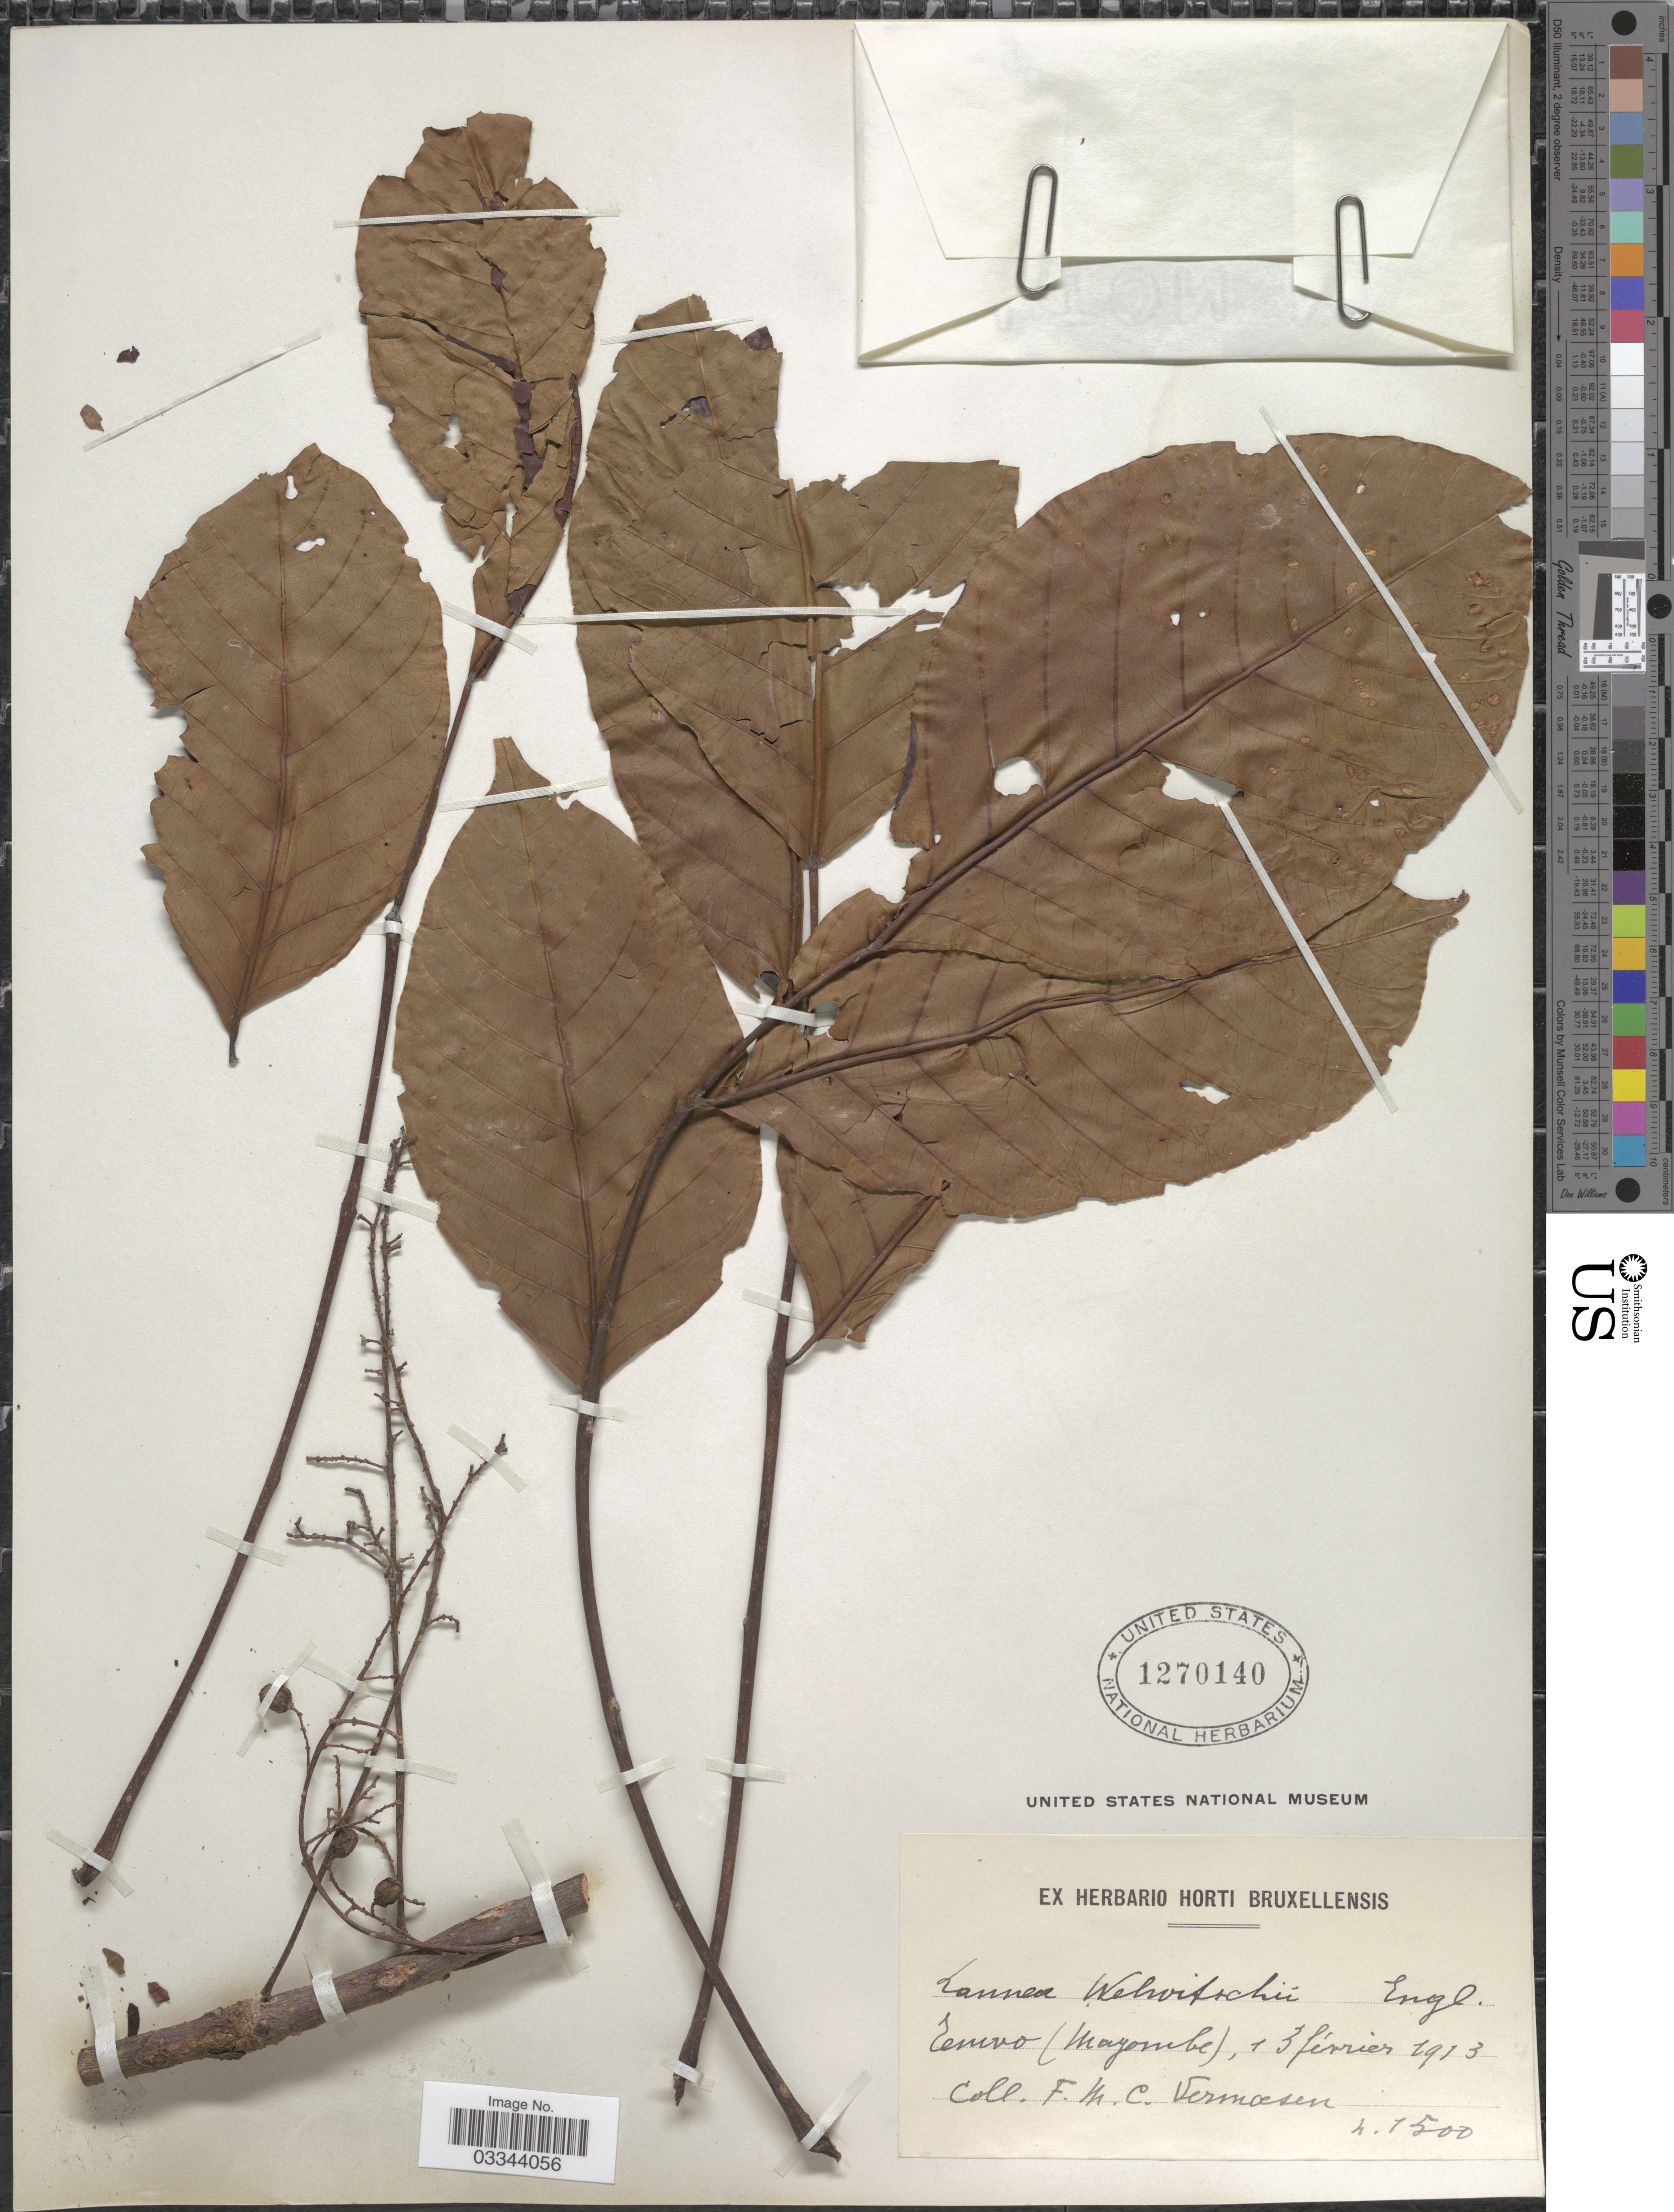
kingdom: Plantae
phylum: Tracheophyta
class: Magnoliopsida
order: Sapindales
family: Anacardiaceae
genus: Lannea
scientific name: Lannea welwitschii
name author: (Hiern) Engl.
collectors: C. Vermoesen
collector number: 1500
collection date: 1913-02-13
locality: Lemvo (Mayombe). [interpreted]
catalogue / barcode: US 1270140